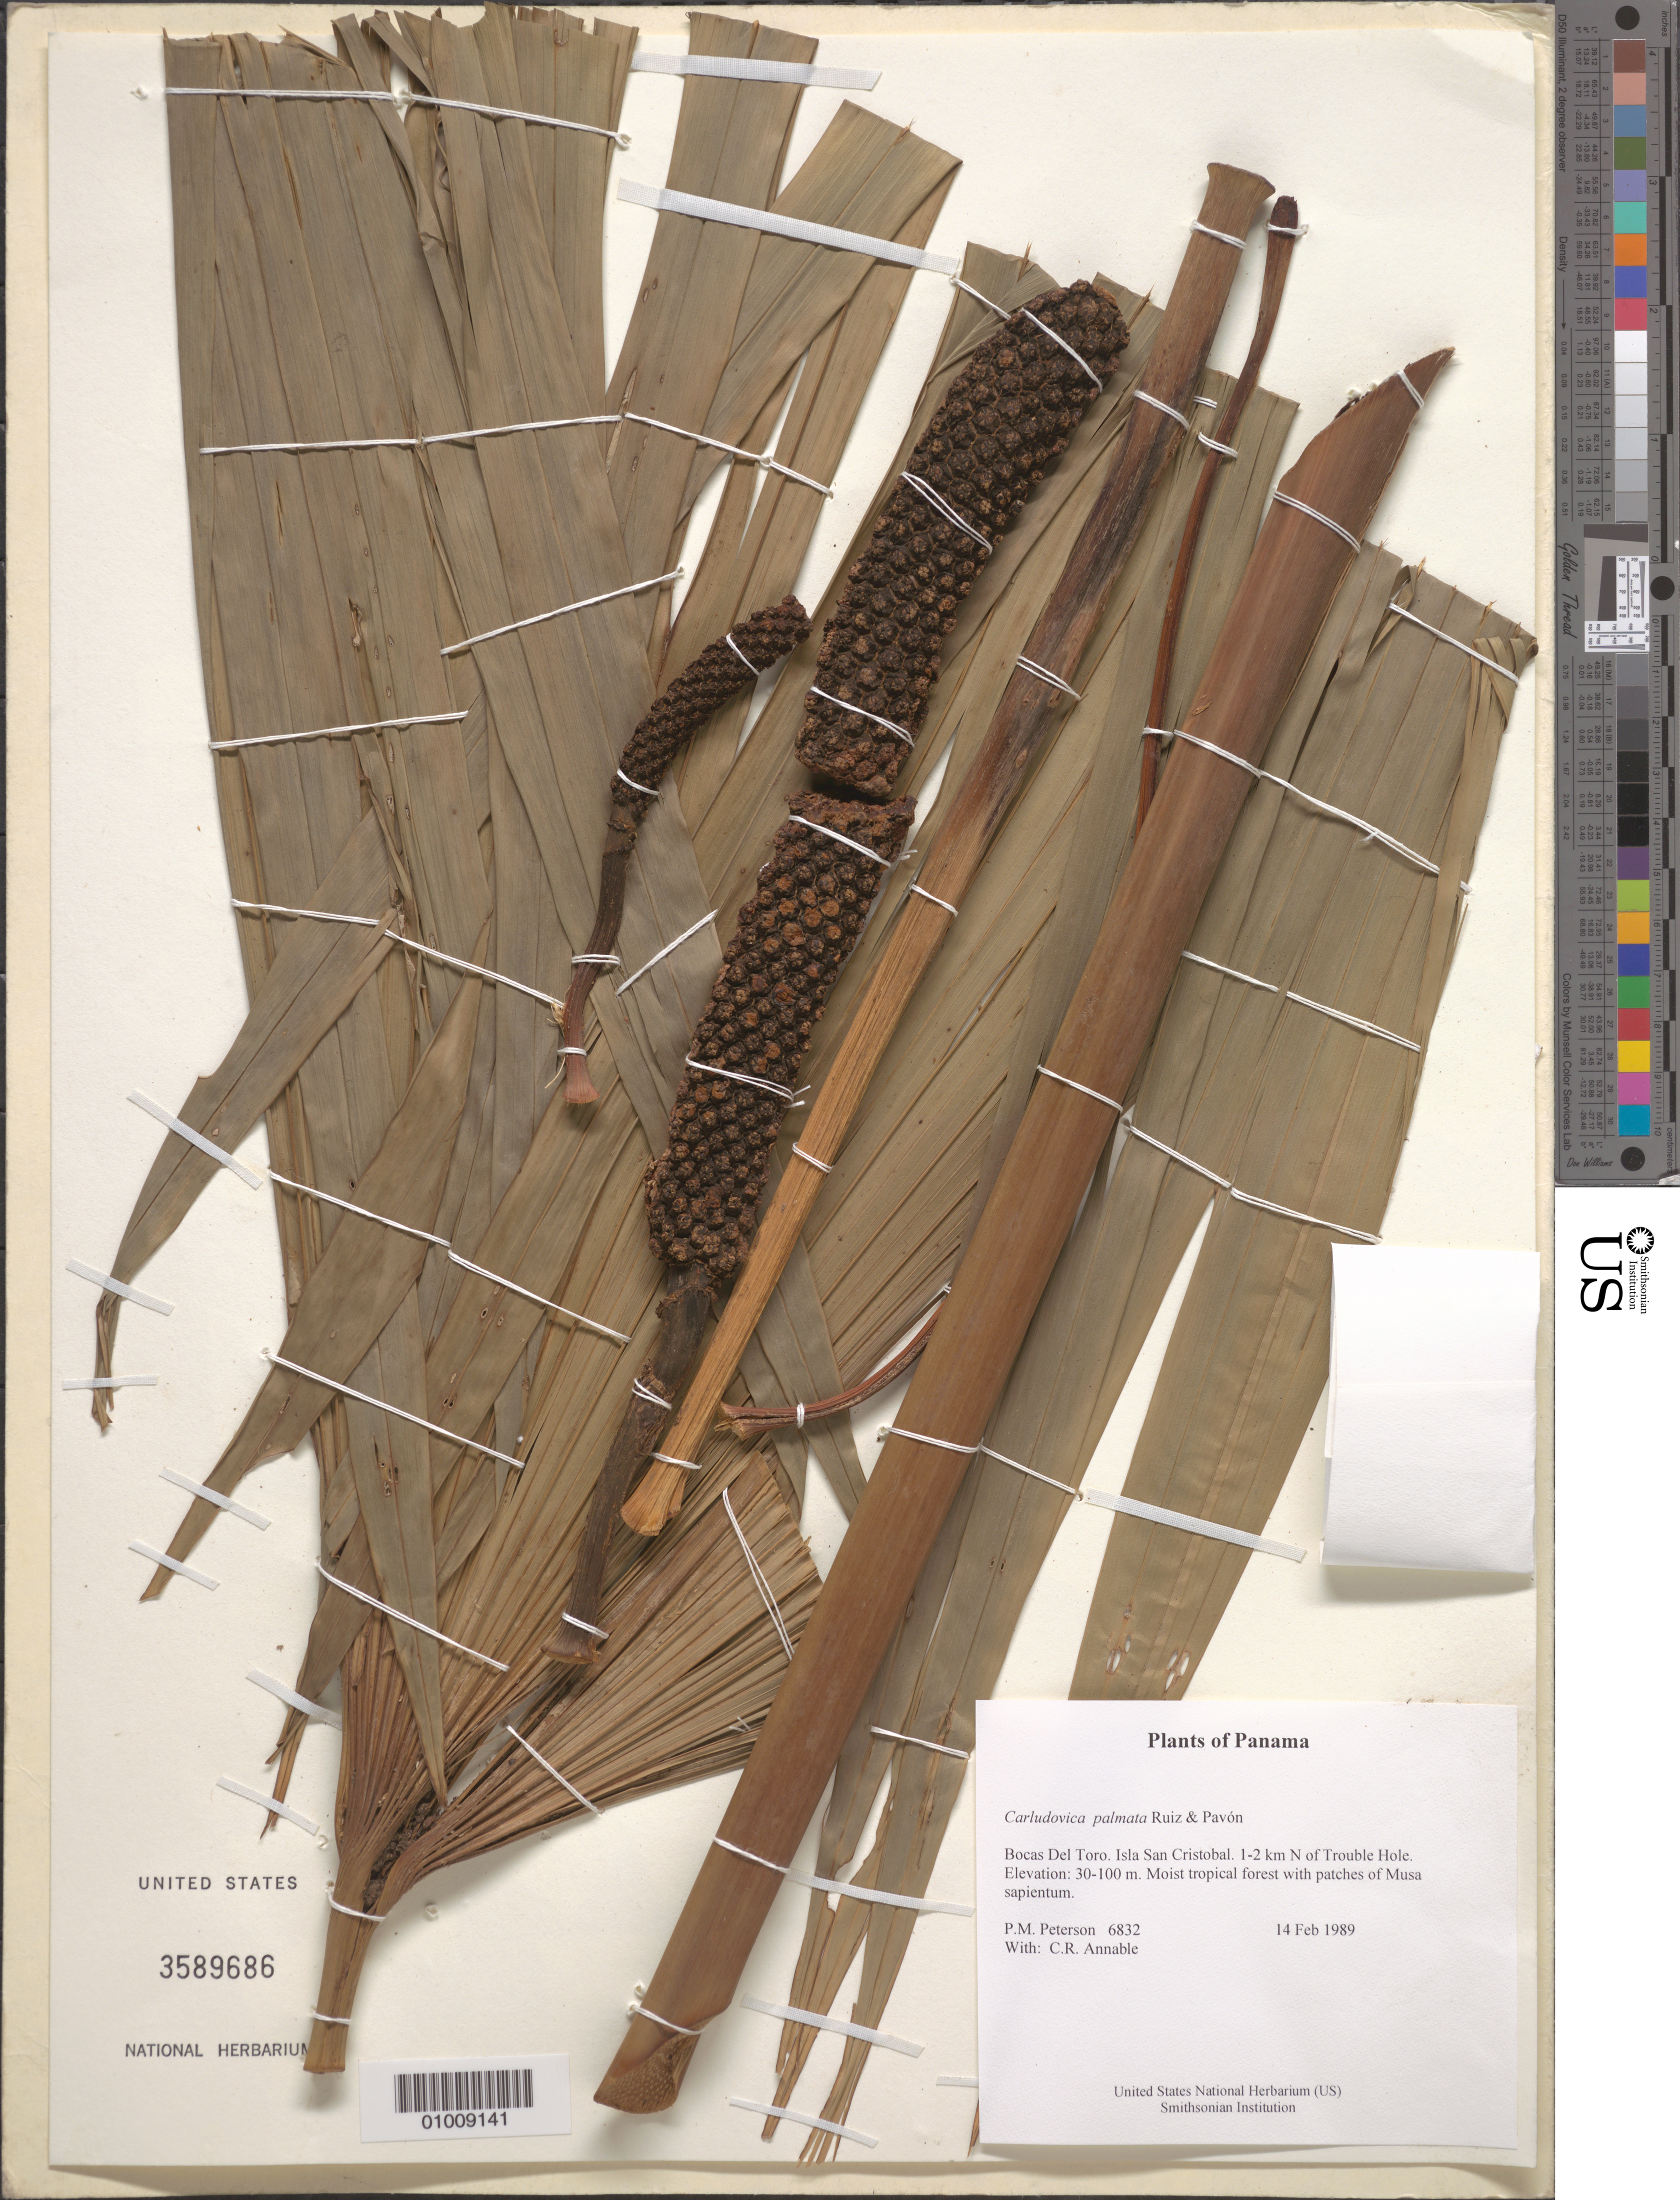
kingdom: Plantae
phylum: Tracheophyta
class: Liliopsida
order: Pandanales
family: Cyclanthaceae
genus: Carludovica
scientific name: Carludovica palmata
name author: Ruiz & Pav.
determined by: Merello, M., Missouri Botanical Garden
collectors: P. M. Peterson & C. R. Annable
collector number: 06832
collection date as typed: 14 Feb 1989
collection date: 1989-02-14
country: Panama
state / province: Bocas del Toro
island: San Cristobal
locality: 1-2 km N of Trouble Hole.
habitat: Moist tropical forest with patches of Musa sapientum.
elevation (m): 30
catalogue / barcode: US 3589686